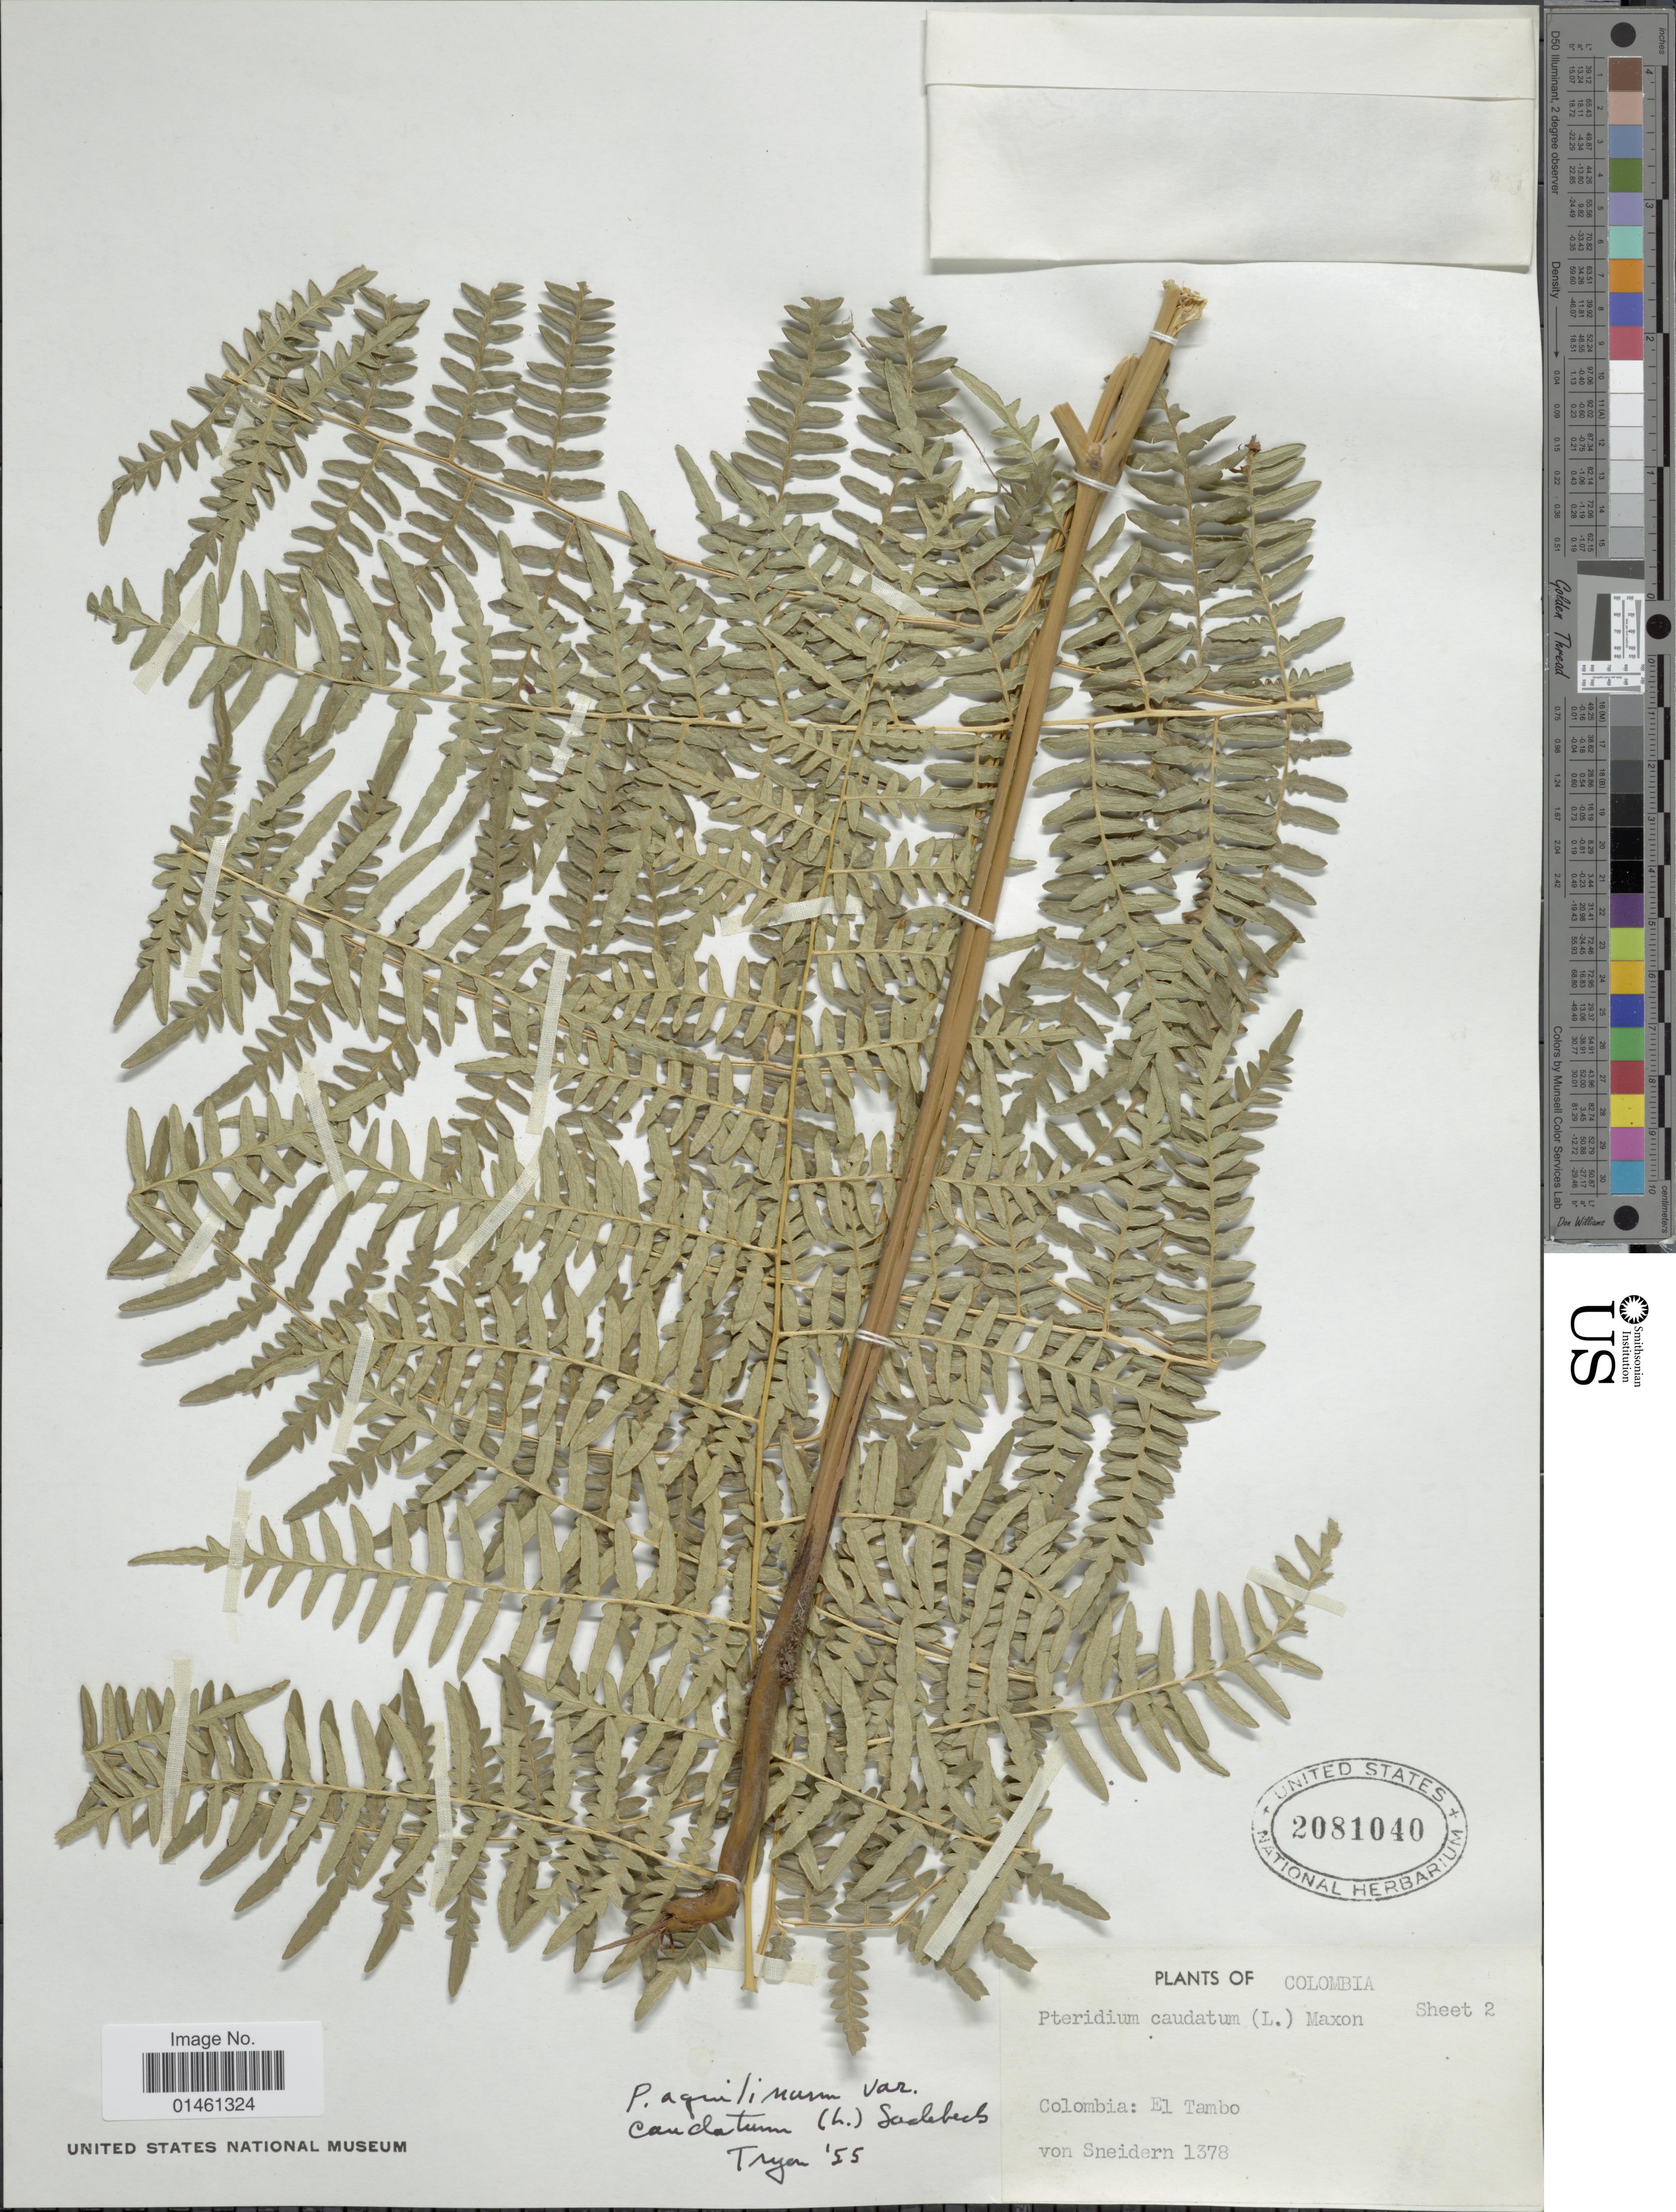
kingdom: Plantae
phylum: Tracheophyta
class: Polypodiopsida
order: Polypodiales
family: Dennstaedtiaceae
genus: Pteridium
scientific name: Pteridium caudatum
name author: (L.) Maxon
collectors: Von Sneidern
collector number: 1378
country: Colombia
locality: Colombia: El Tambo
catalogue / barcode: US 2081040